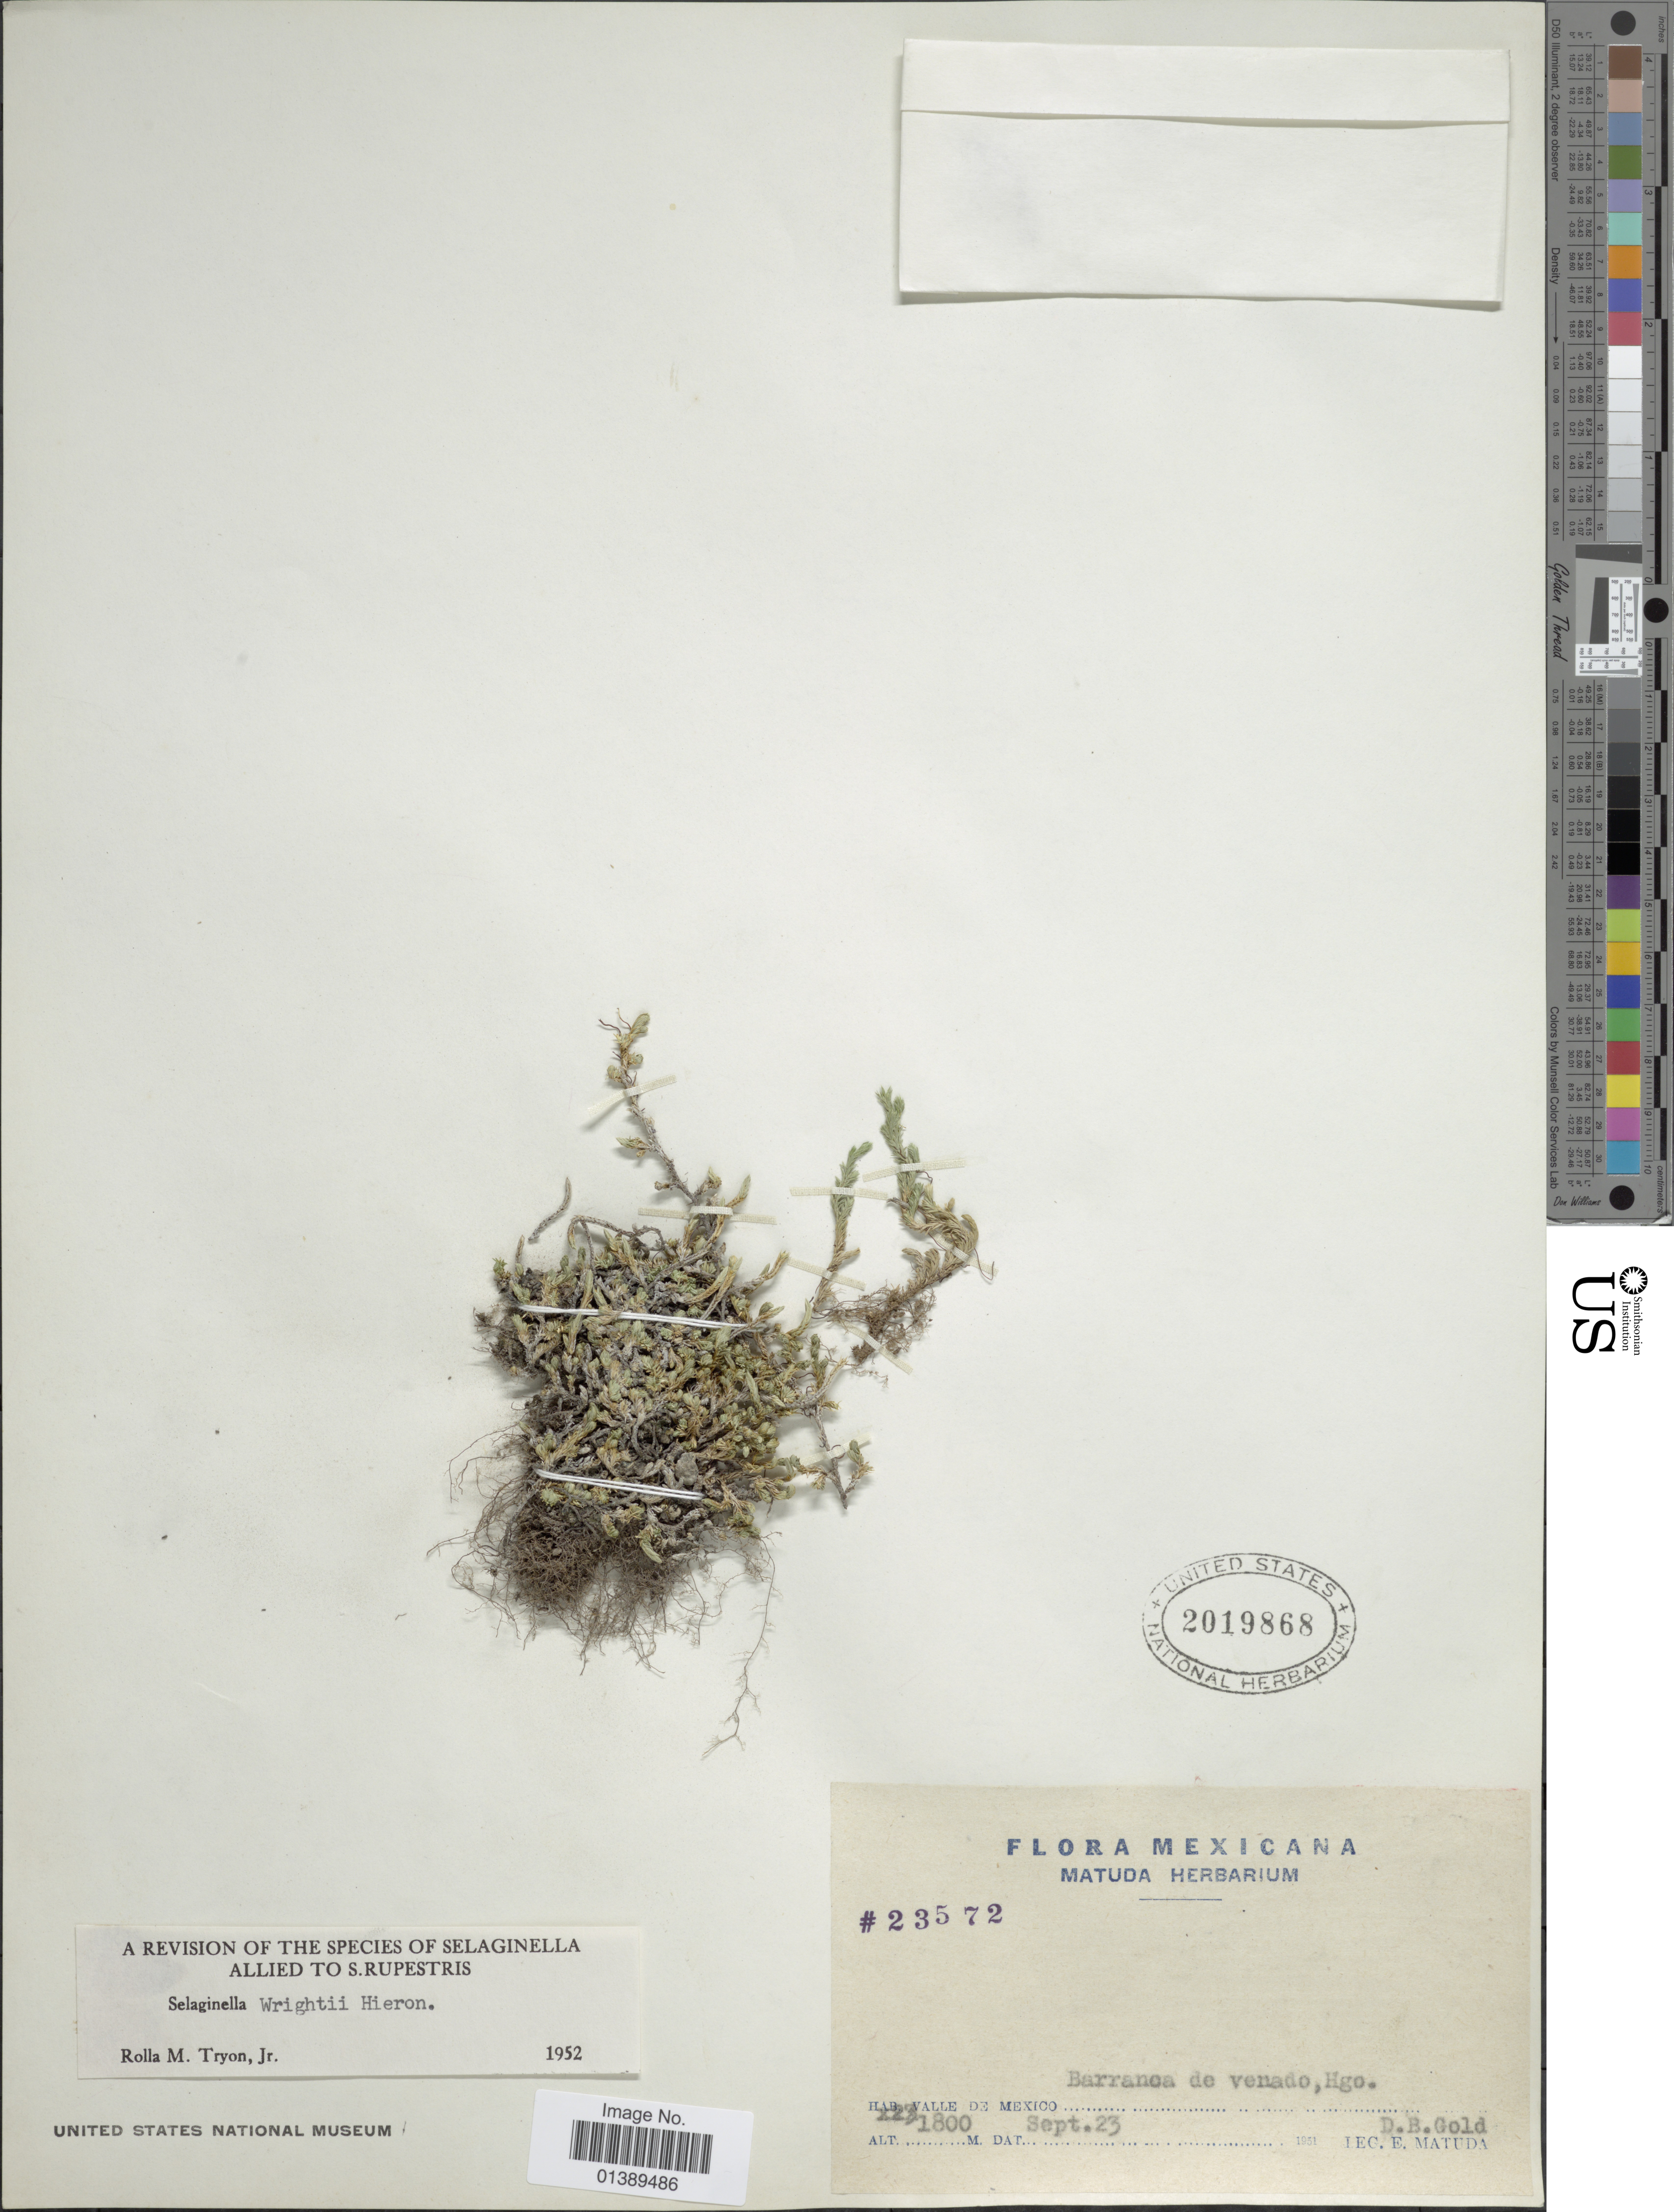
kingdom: Plantae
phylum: Tracheophyta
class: Lycopodiopsida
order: Selaginellales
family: Selaginellaceae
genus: Selaginella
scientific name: Selaginella wrightii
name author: Hieron.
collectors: E. Matuda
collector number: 23572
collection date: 1951-09-23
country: Mexico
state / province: Hidalgo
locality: Barranca de venado, Hgo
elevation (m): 1800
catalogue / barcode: US 2019868